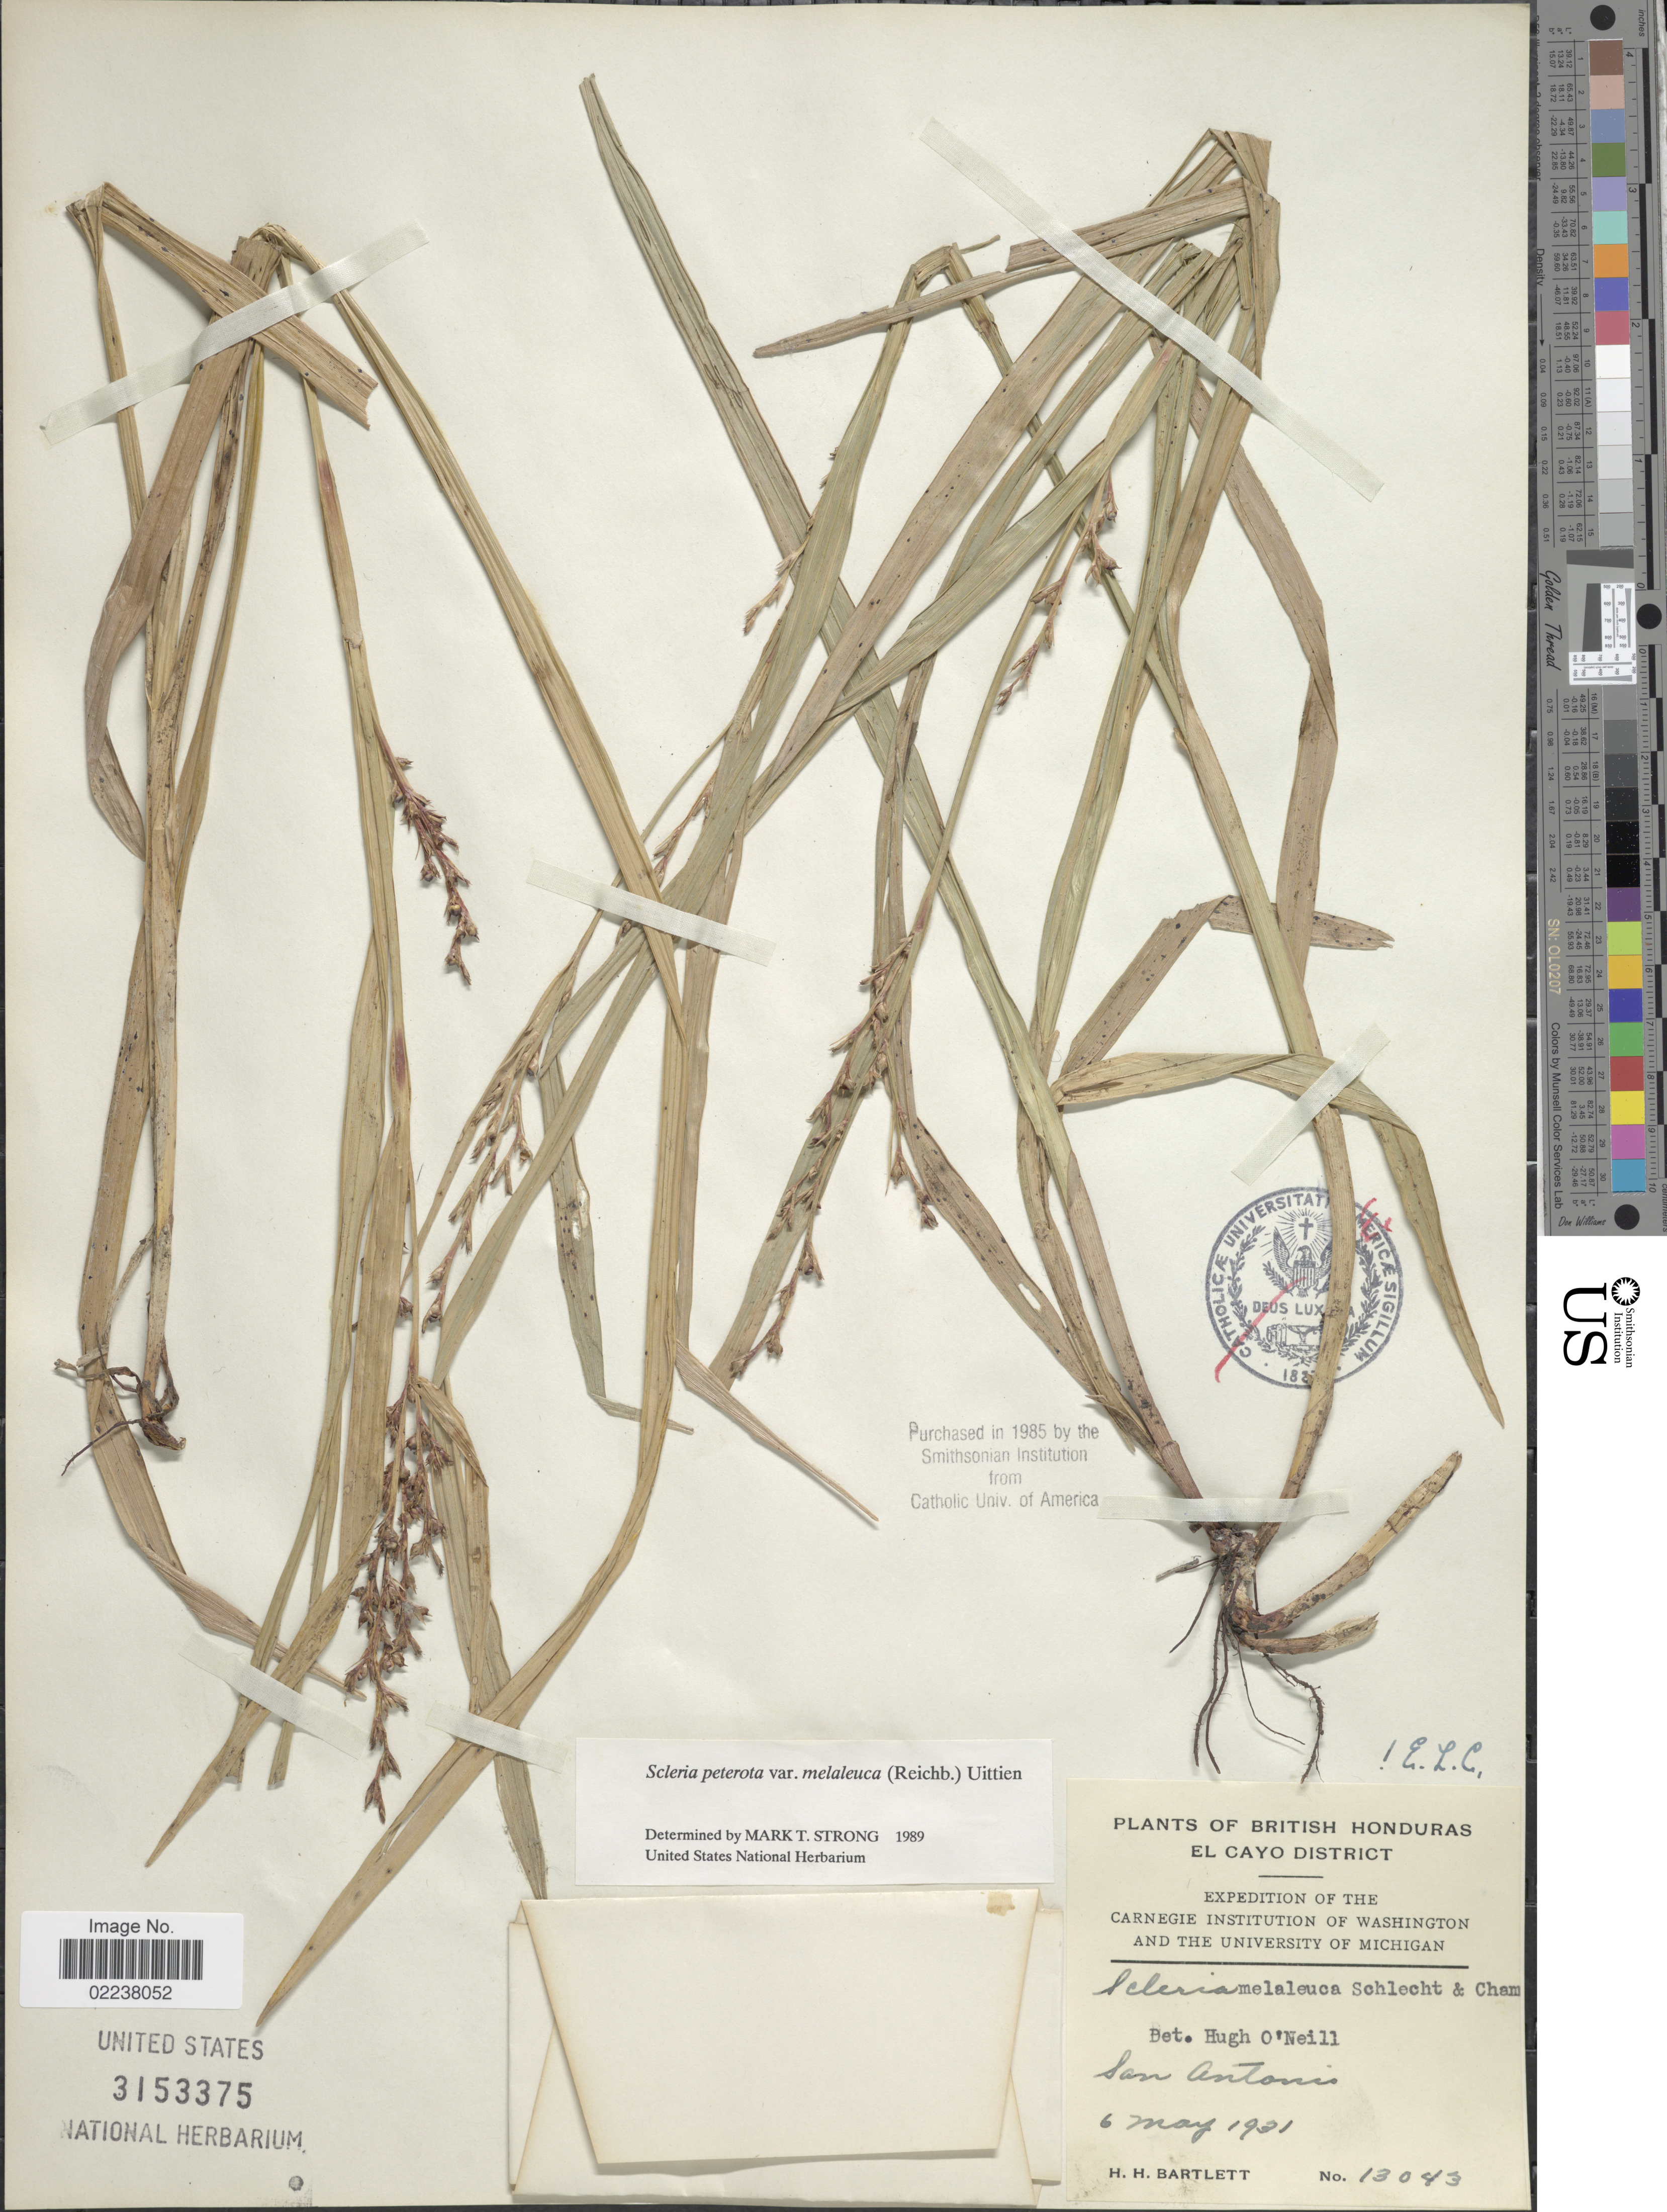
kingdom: Plantae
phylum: Tracheophyta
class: Liliopsida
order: Poales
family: Cyperaceae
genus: Scleria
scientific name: Scleria gaertneri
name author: Raddi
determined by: Strong, Mark T., (BOT), Smithsonian Institution - National Museum of Natural History (UNITED STATES)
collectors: H. H. Bartlett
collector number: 13043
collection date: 1931-05-06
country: Belize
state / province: Cayo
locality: British Honduras, El Cayo District, San Antonio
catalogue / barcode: US 3153375